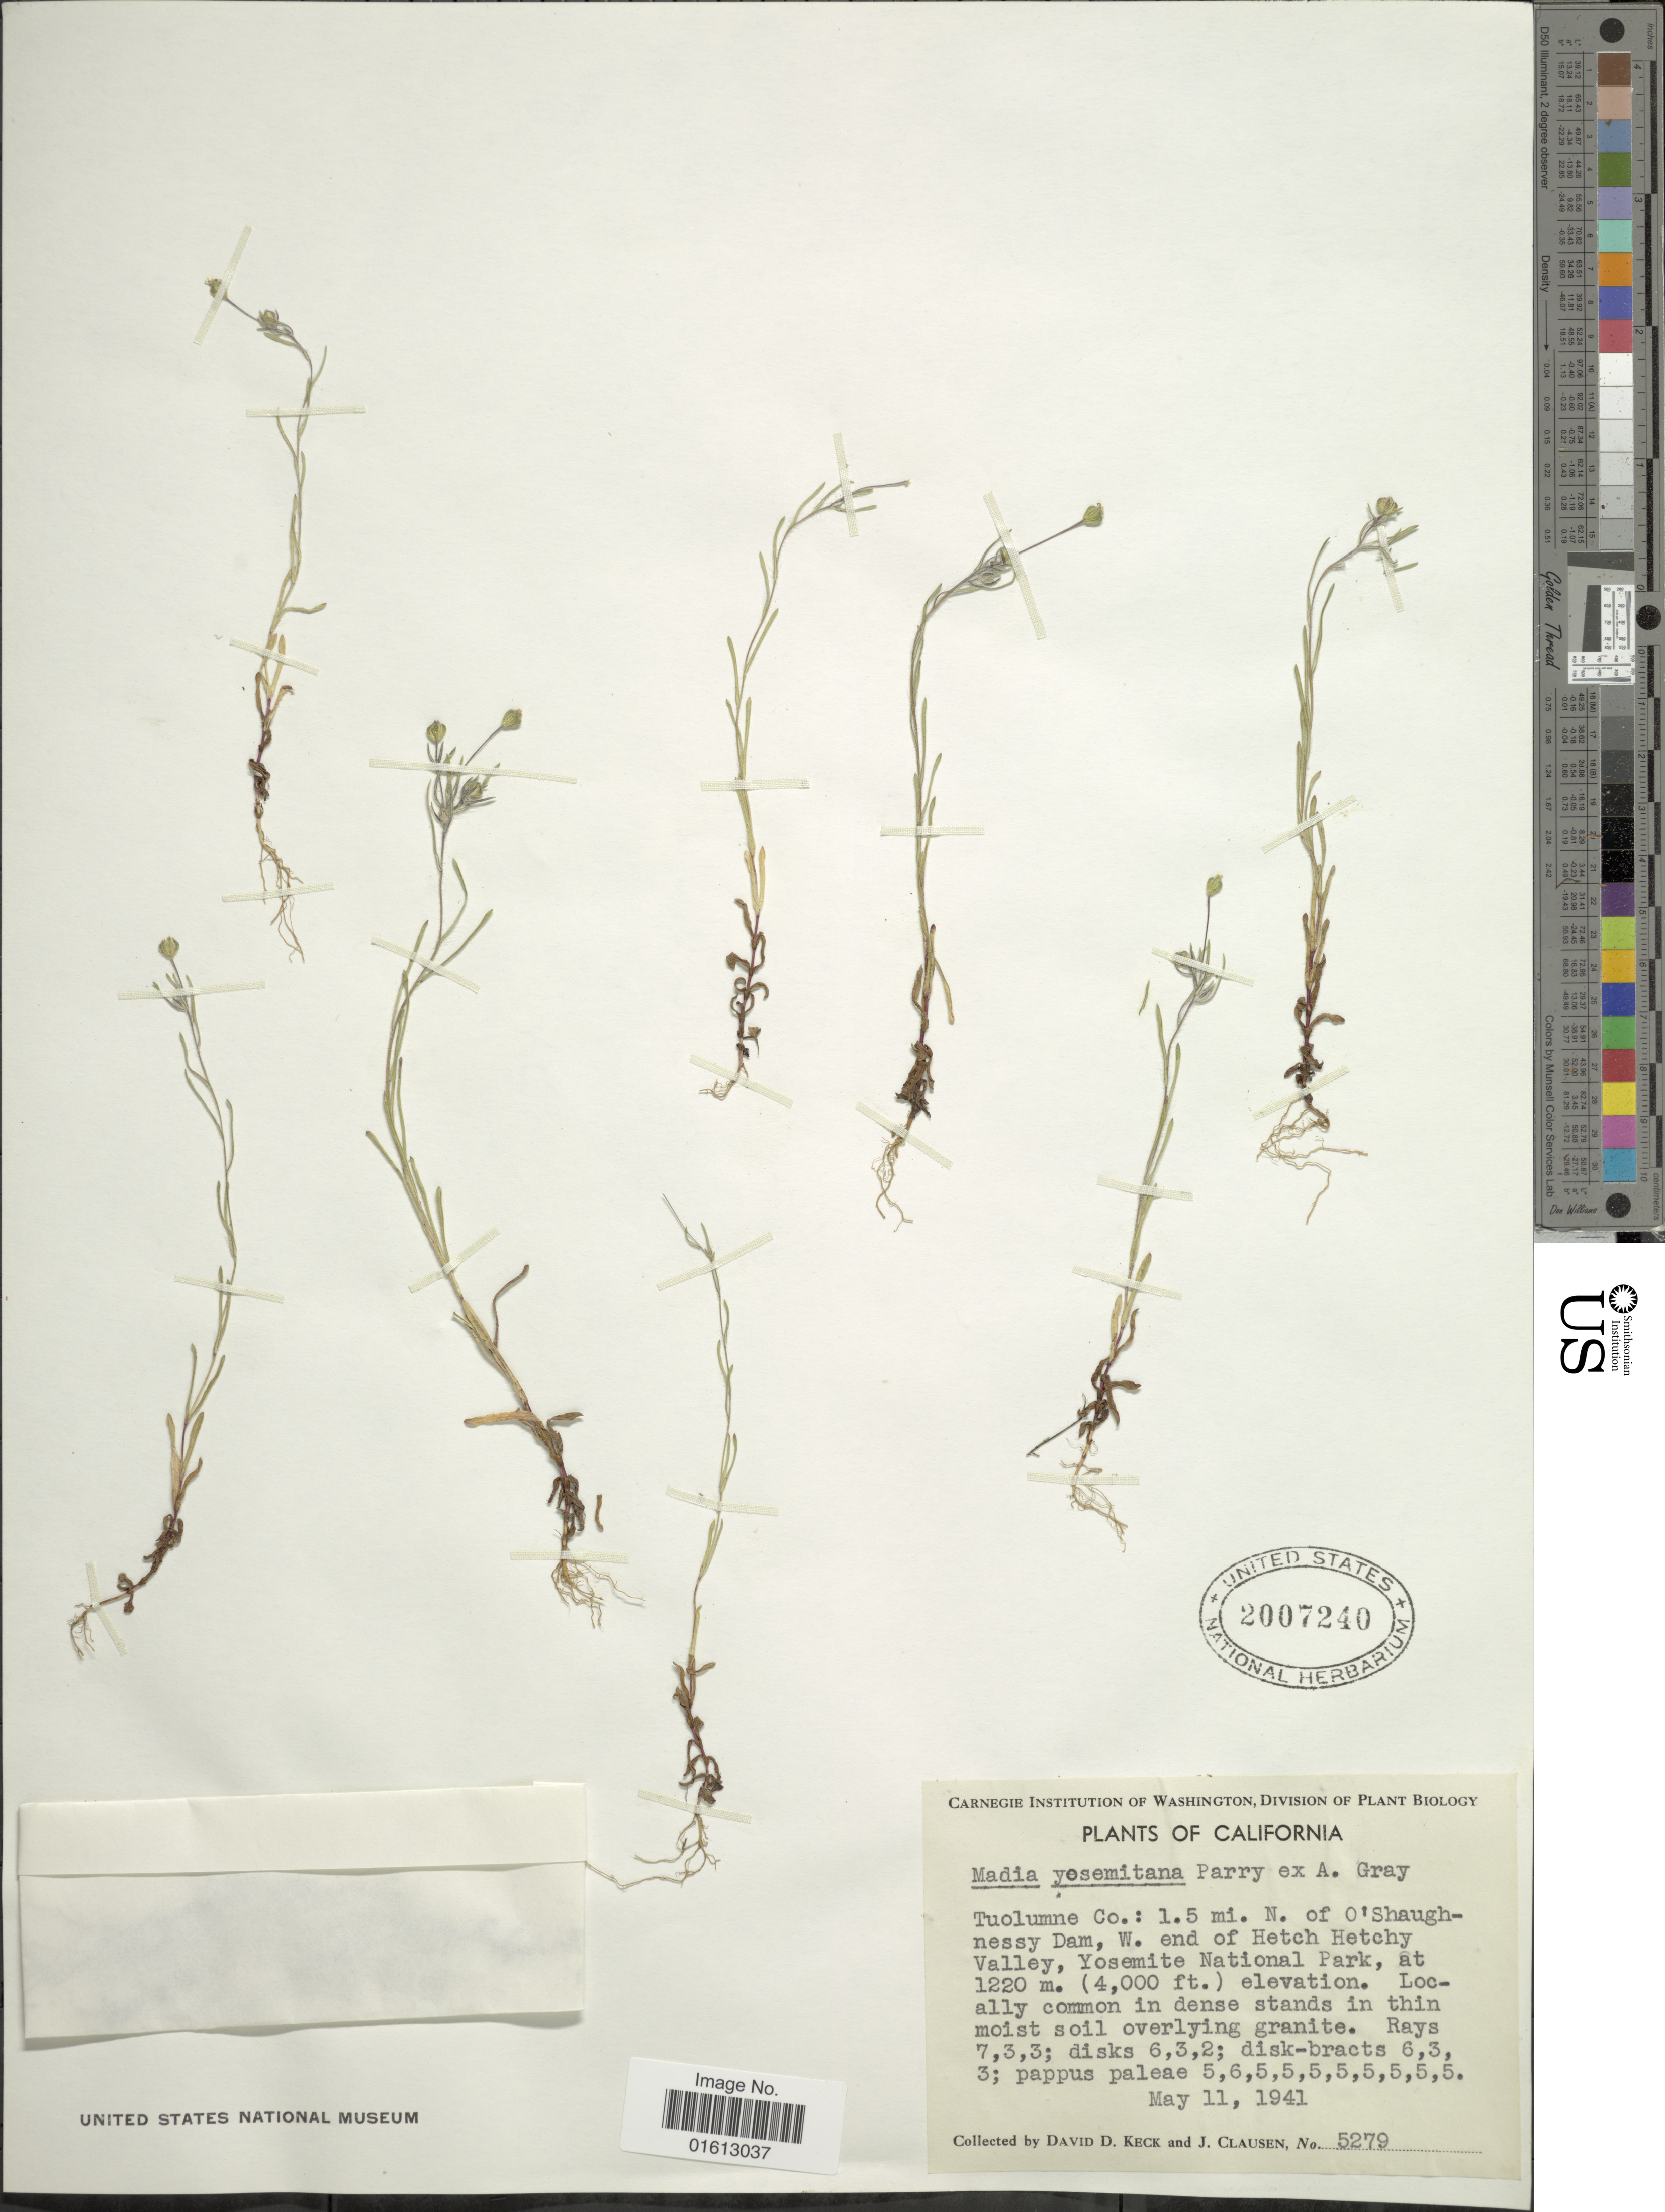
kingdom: Plantae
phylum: Tracheophyta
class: Magnoliopsida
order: Asterales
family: Asteraceae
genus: Madia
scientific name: Madia yosemitana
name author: Parry ex A. Gray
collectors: D. D. Keck & J. Clausen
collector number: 5279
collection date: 1941-05-11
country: United States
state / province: California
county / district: Tuolumne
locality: California, Tuolumne Co.: 1.5 mi. N. of O'Shaughnessy Dam, W. end of Hetch Hetchy Valley, Yosemite National park.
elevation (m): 1219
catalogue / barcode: US 2007240